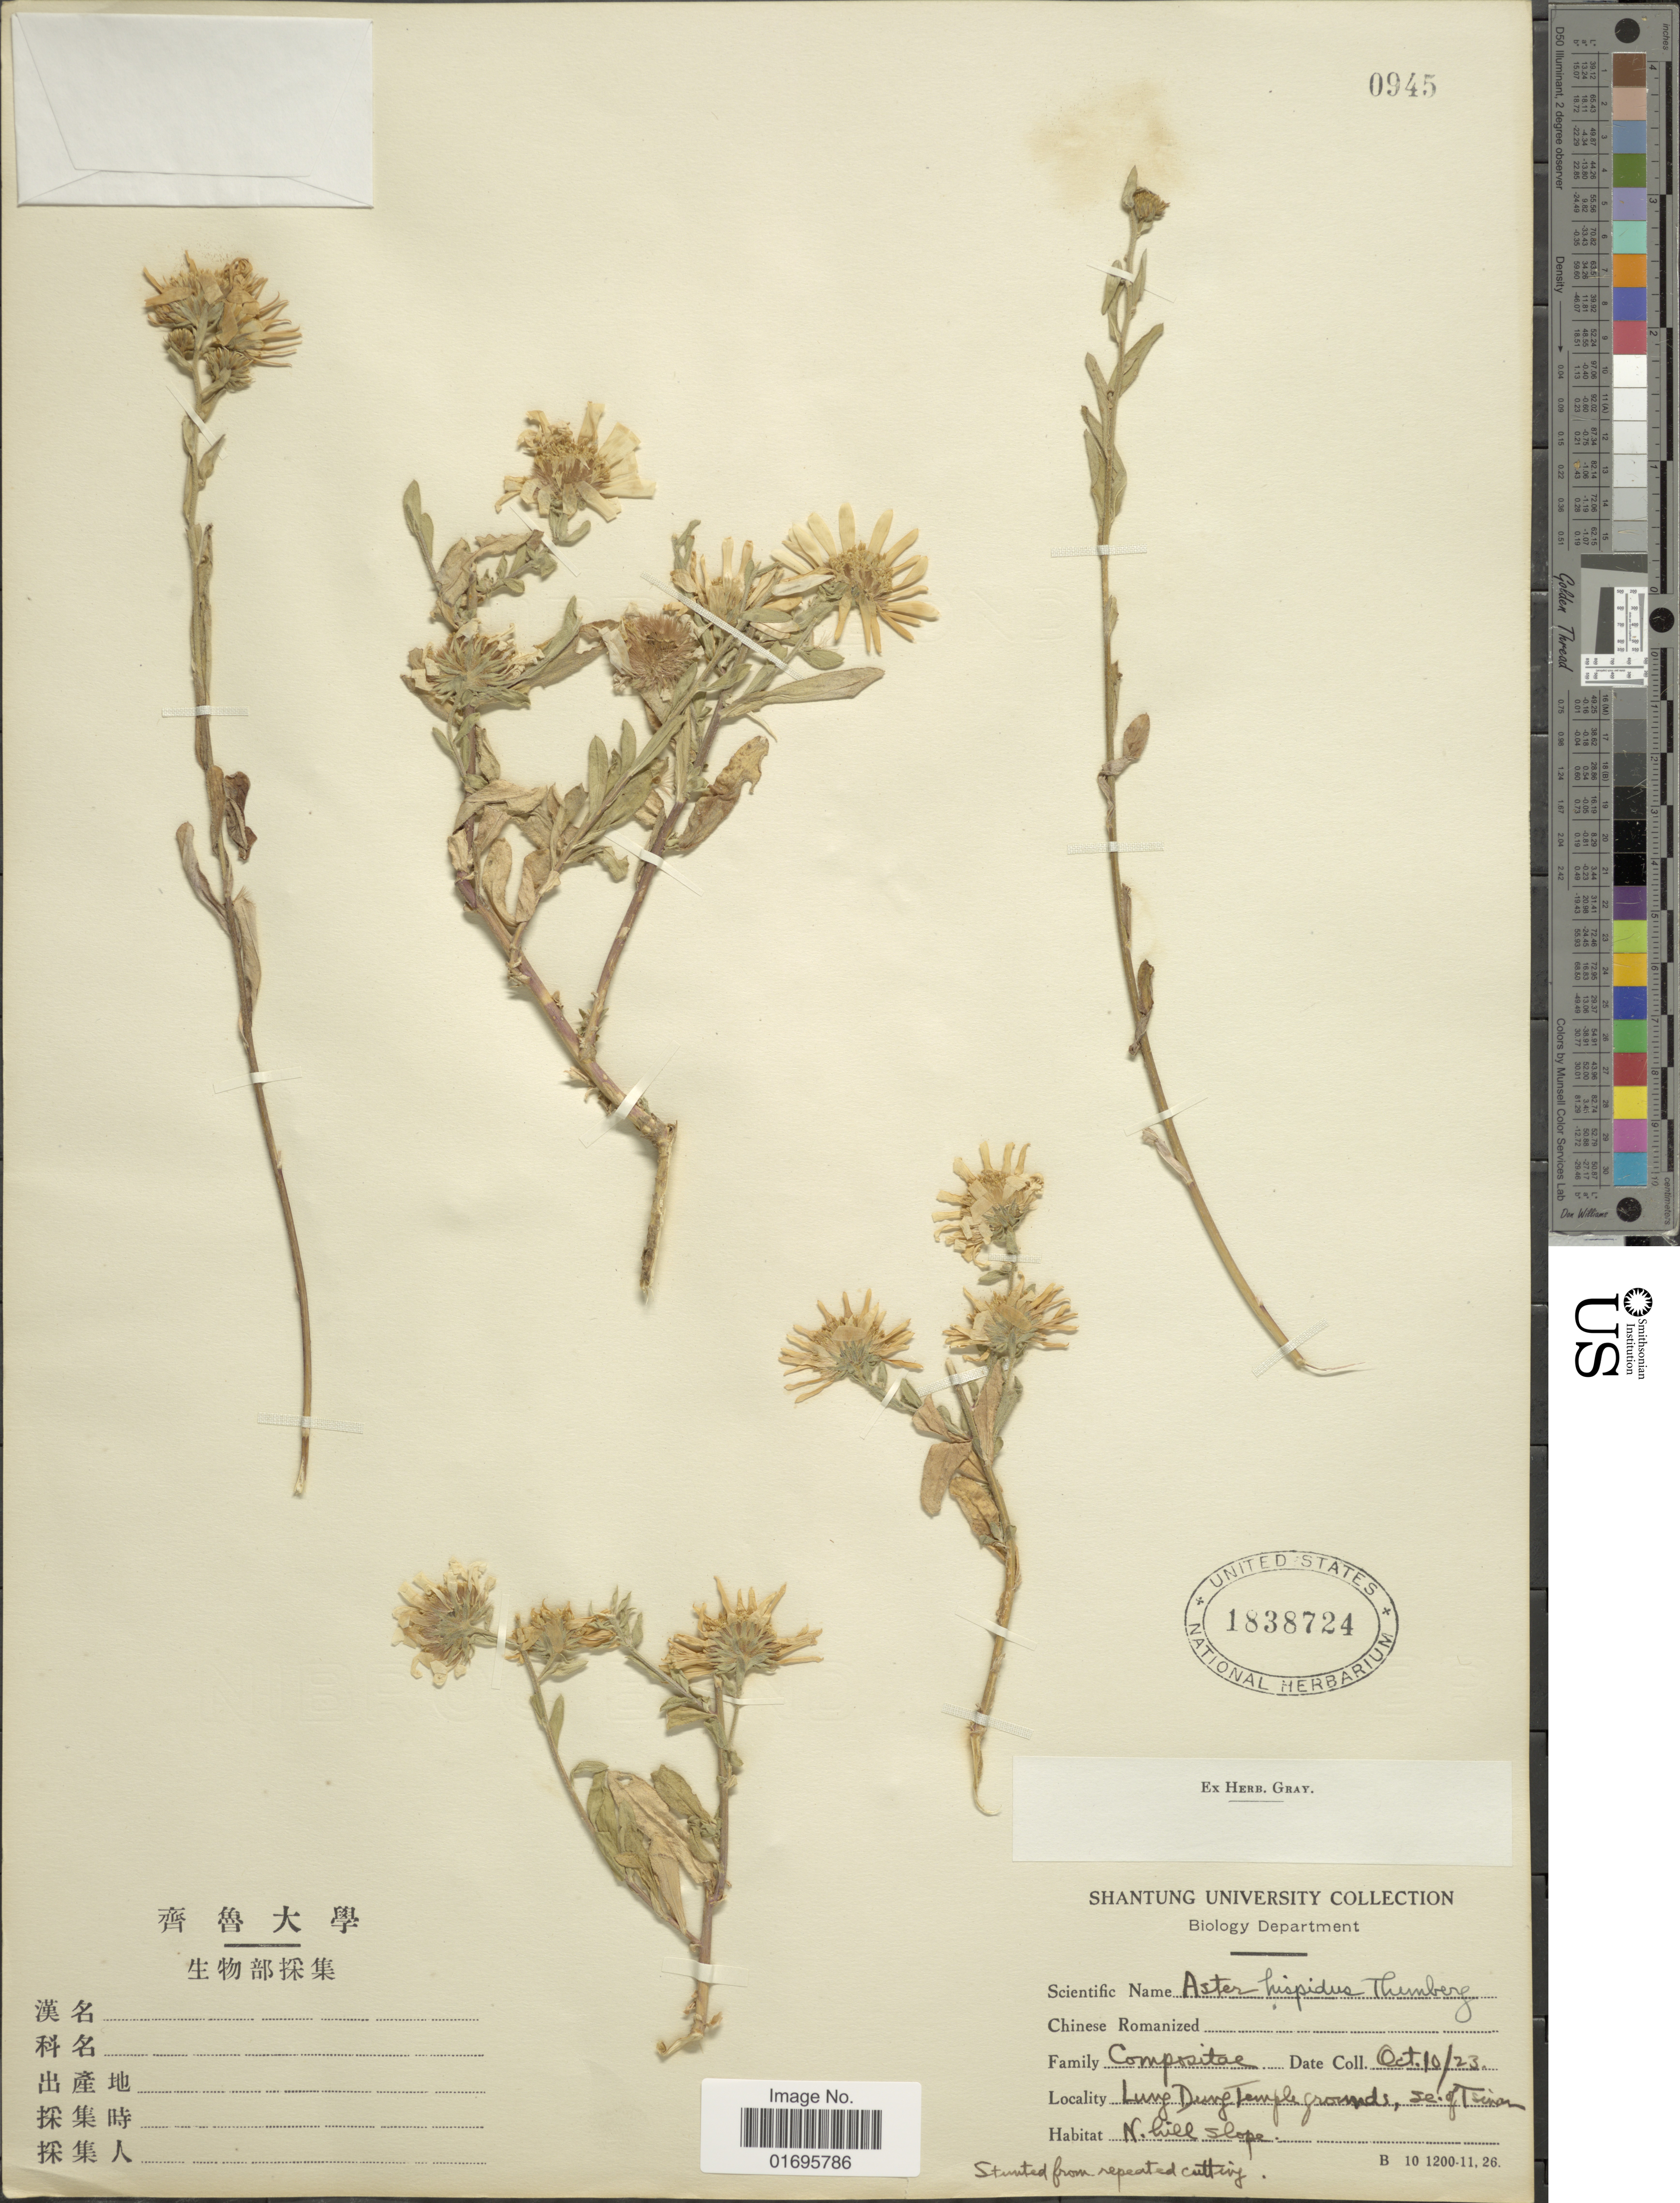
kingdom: Plantae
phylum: Tracheophyta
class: Magnoliopsida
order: Asterales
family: Asteraceae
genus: Heteropappus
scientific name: Heteropappus hispidus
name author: (Thunb.) Less.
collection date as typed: Transcribed d/m/y: 10/10/23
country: China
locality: Lung Dung Temple grounds, se. of Tsinan [interpreted]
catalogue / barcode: US 1838724